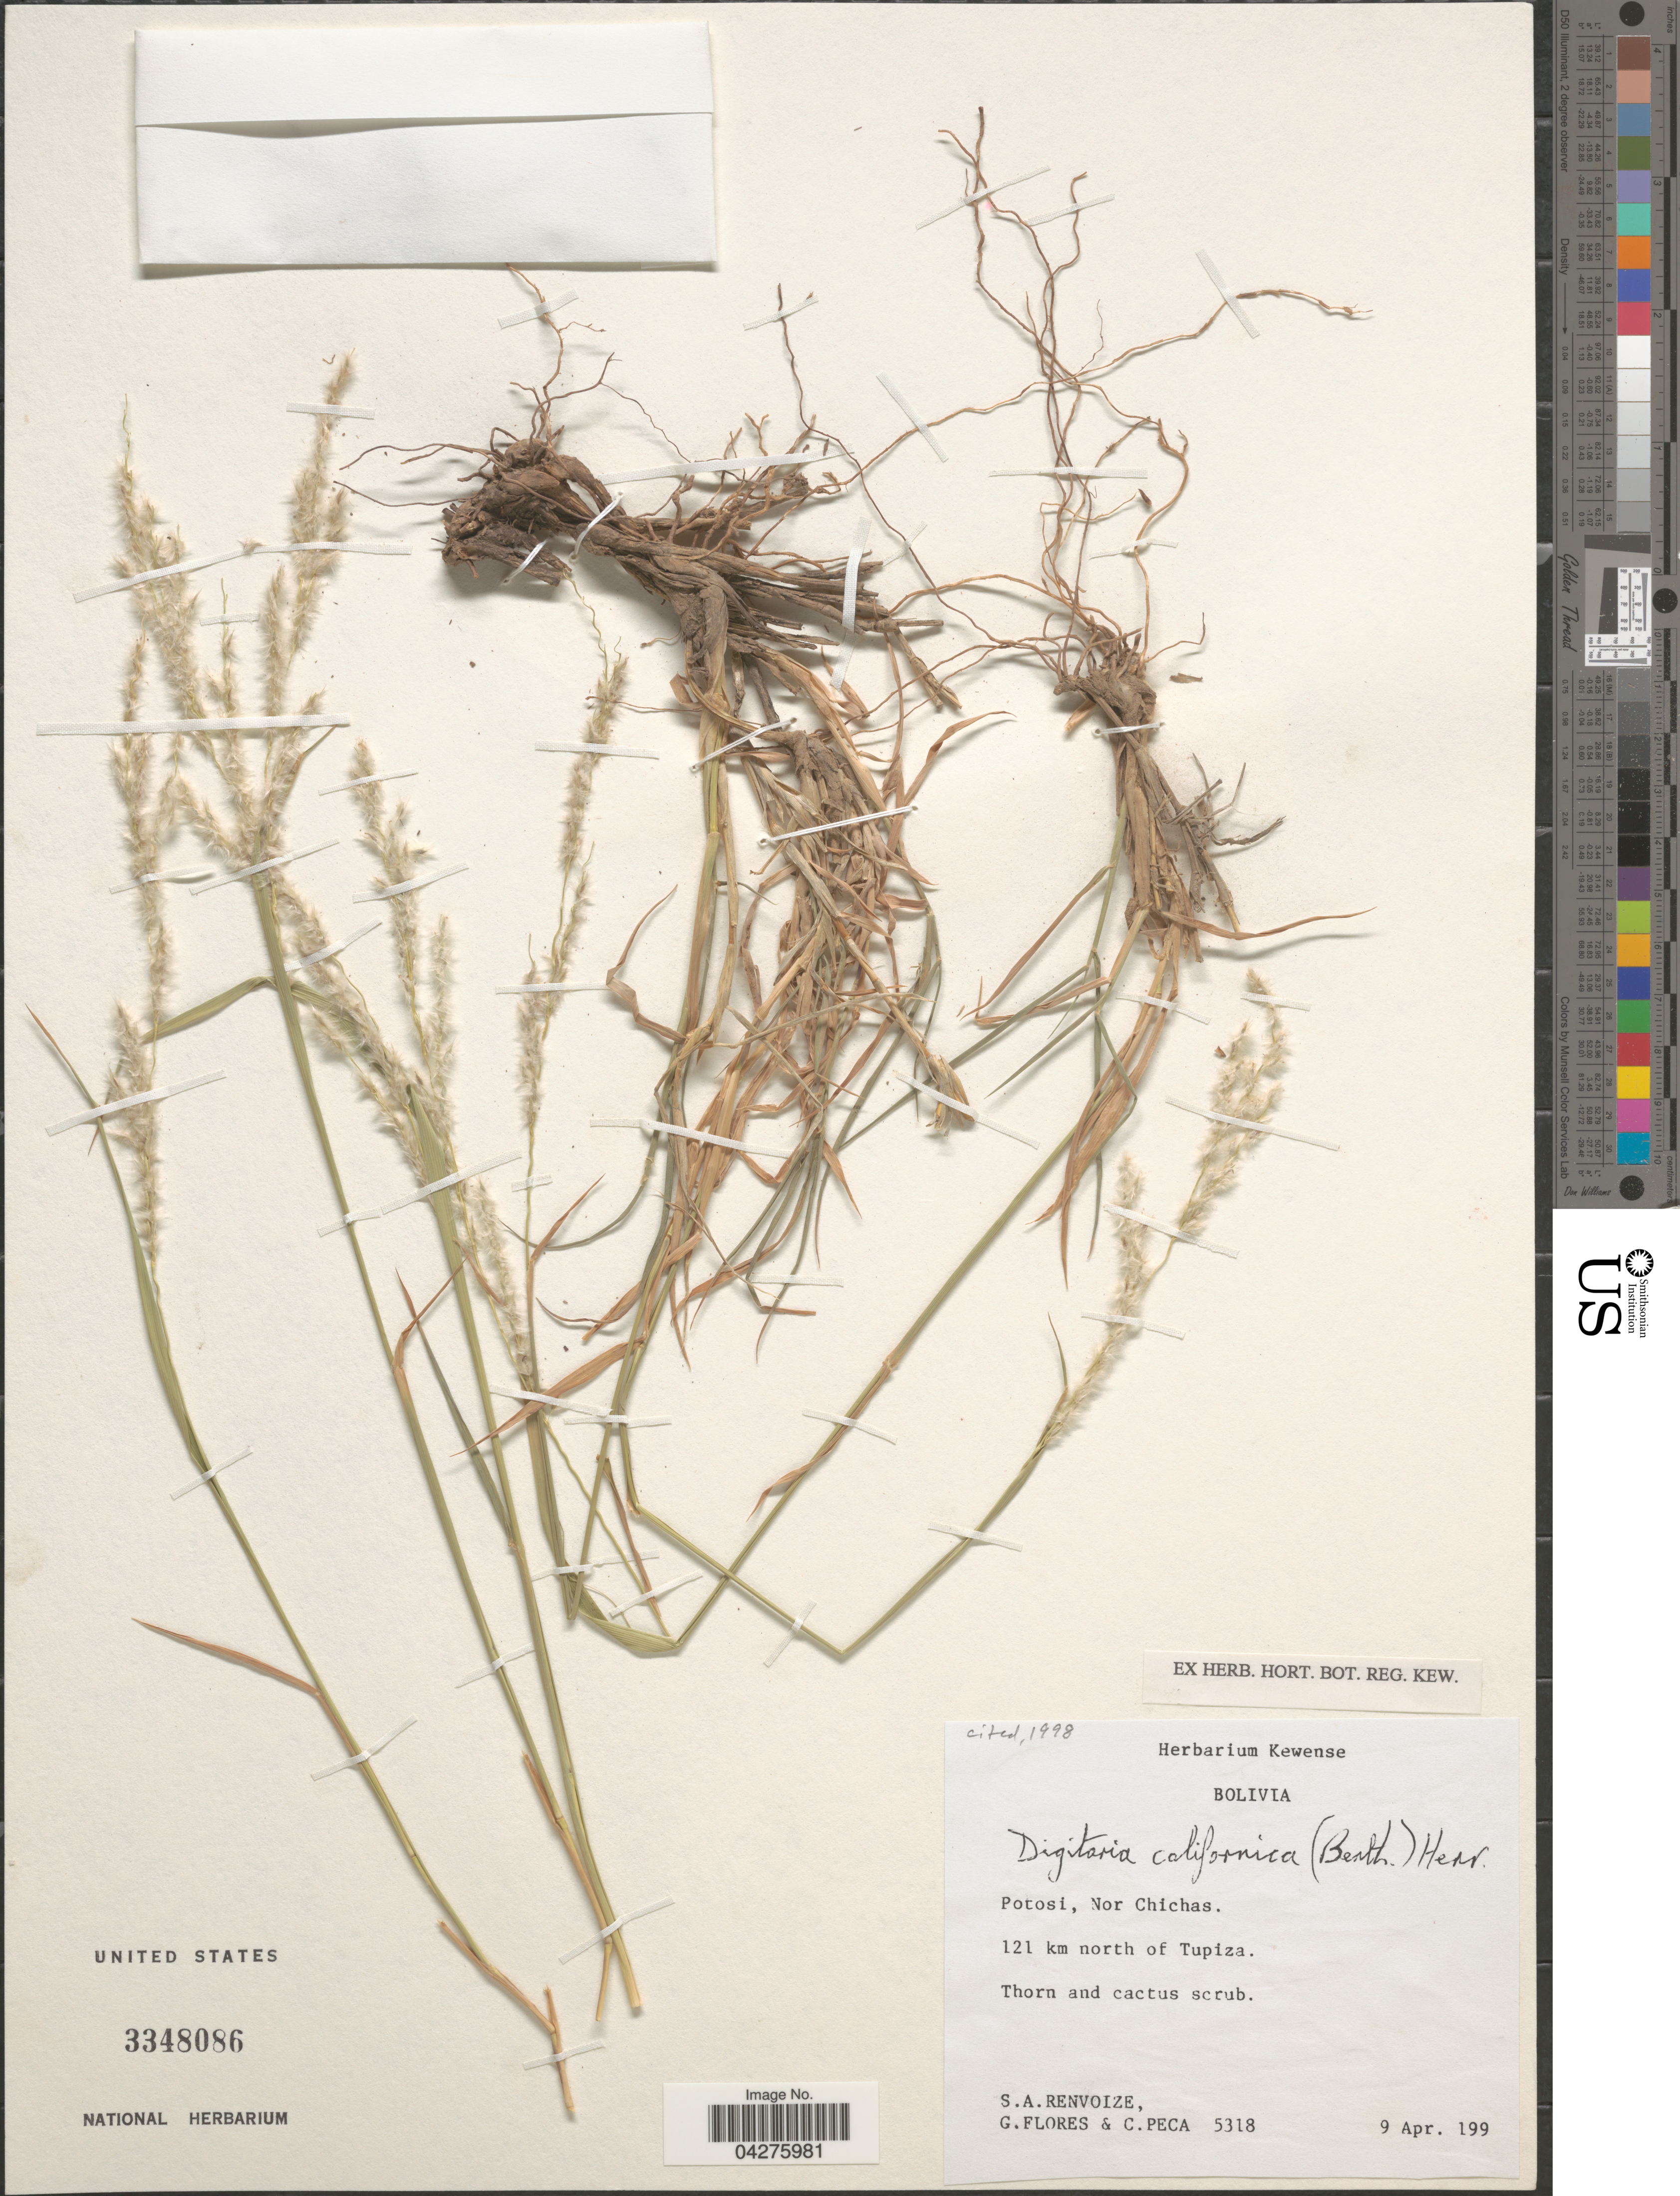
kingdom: Plantae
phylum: Tracheophyta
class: Liliopsida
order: Poales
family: Poaceae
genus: Digitaria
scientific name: Digitaria californica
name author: (Benth.) Henr.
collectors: S. A. Renvoize, G. Flores F. & C. Peca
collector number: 5318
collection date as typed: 9 Apr. 199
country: Bolivia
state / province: Potosi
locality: Nor Chichas. 121 km north of Tupiza.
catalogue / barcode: US 3348086